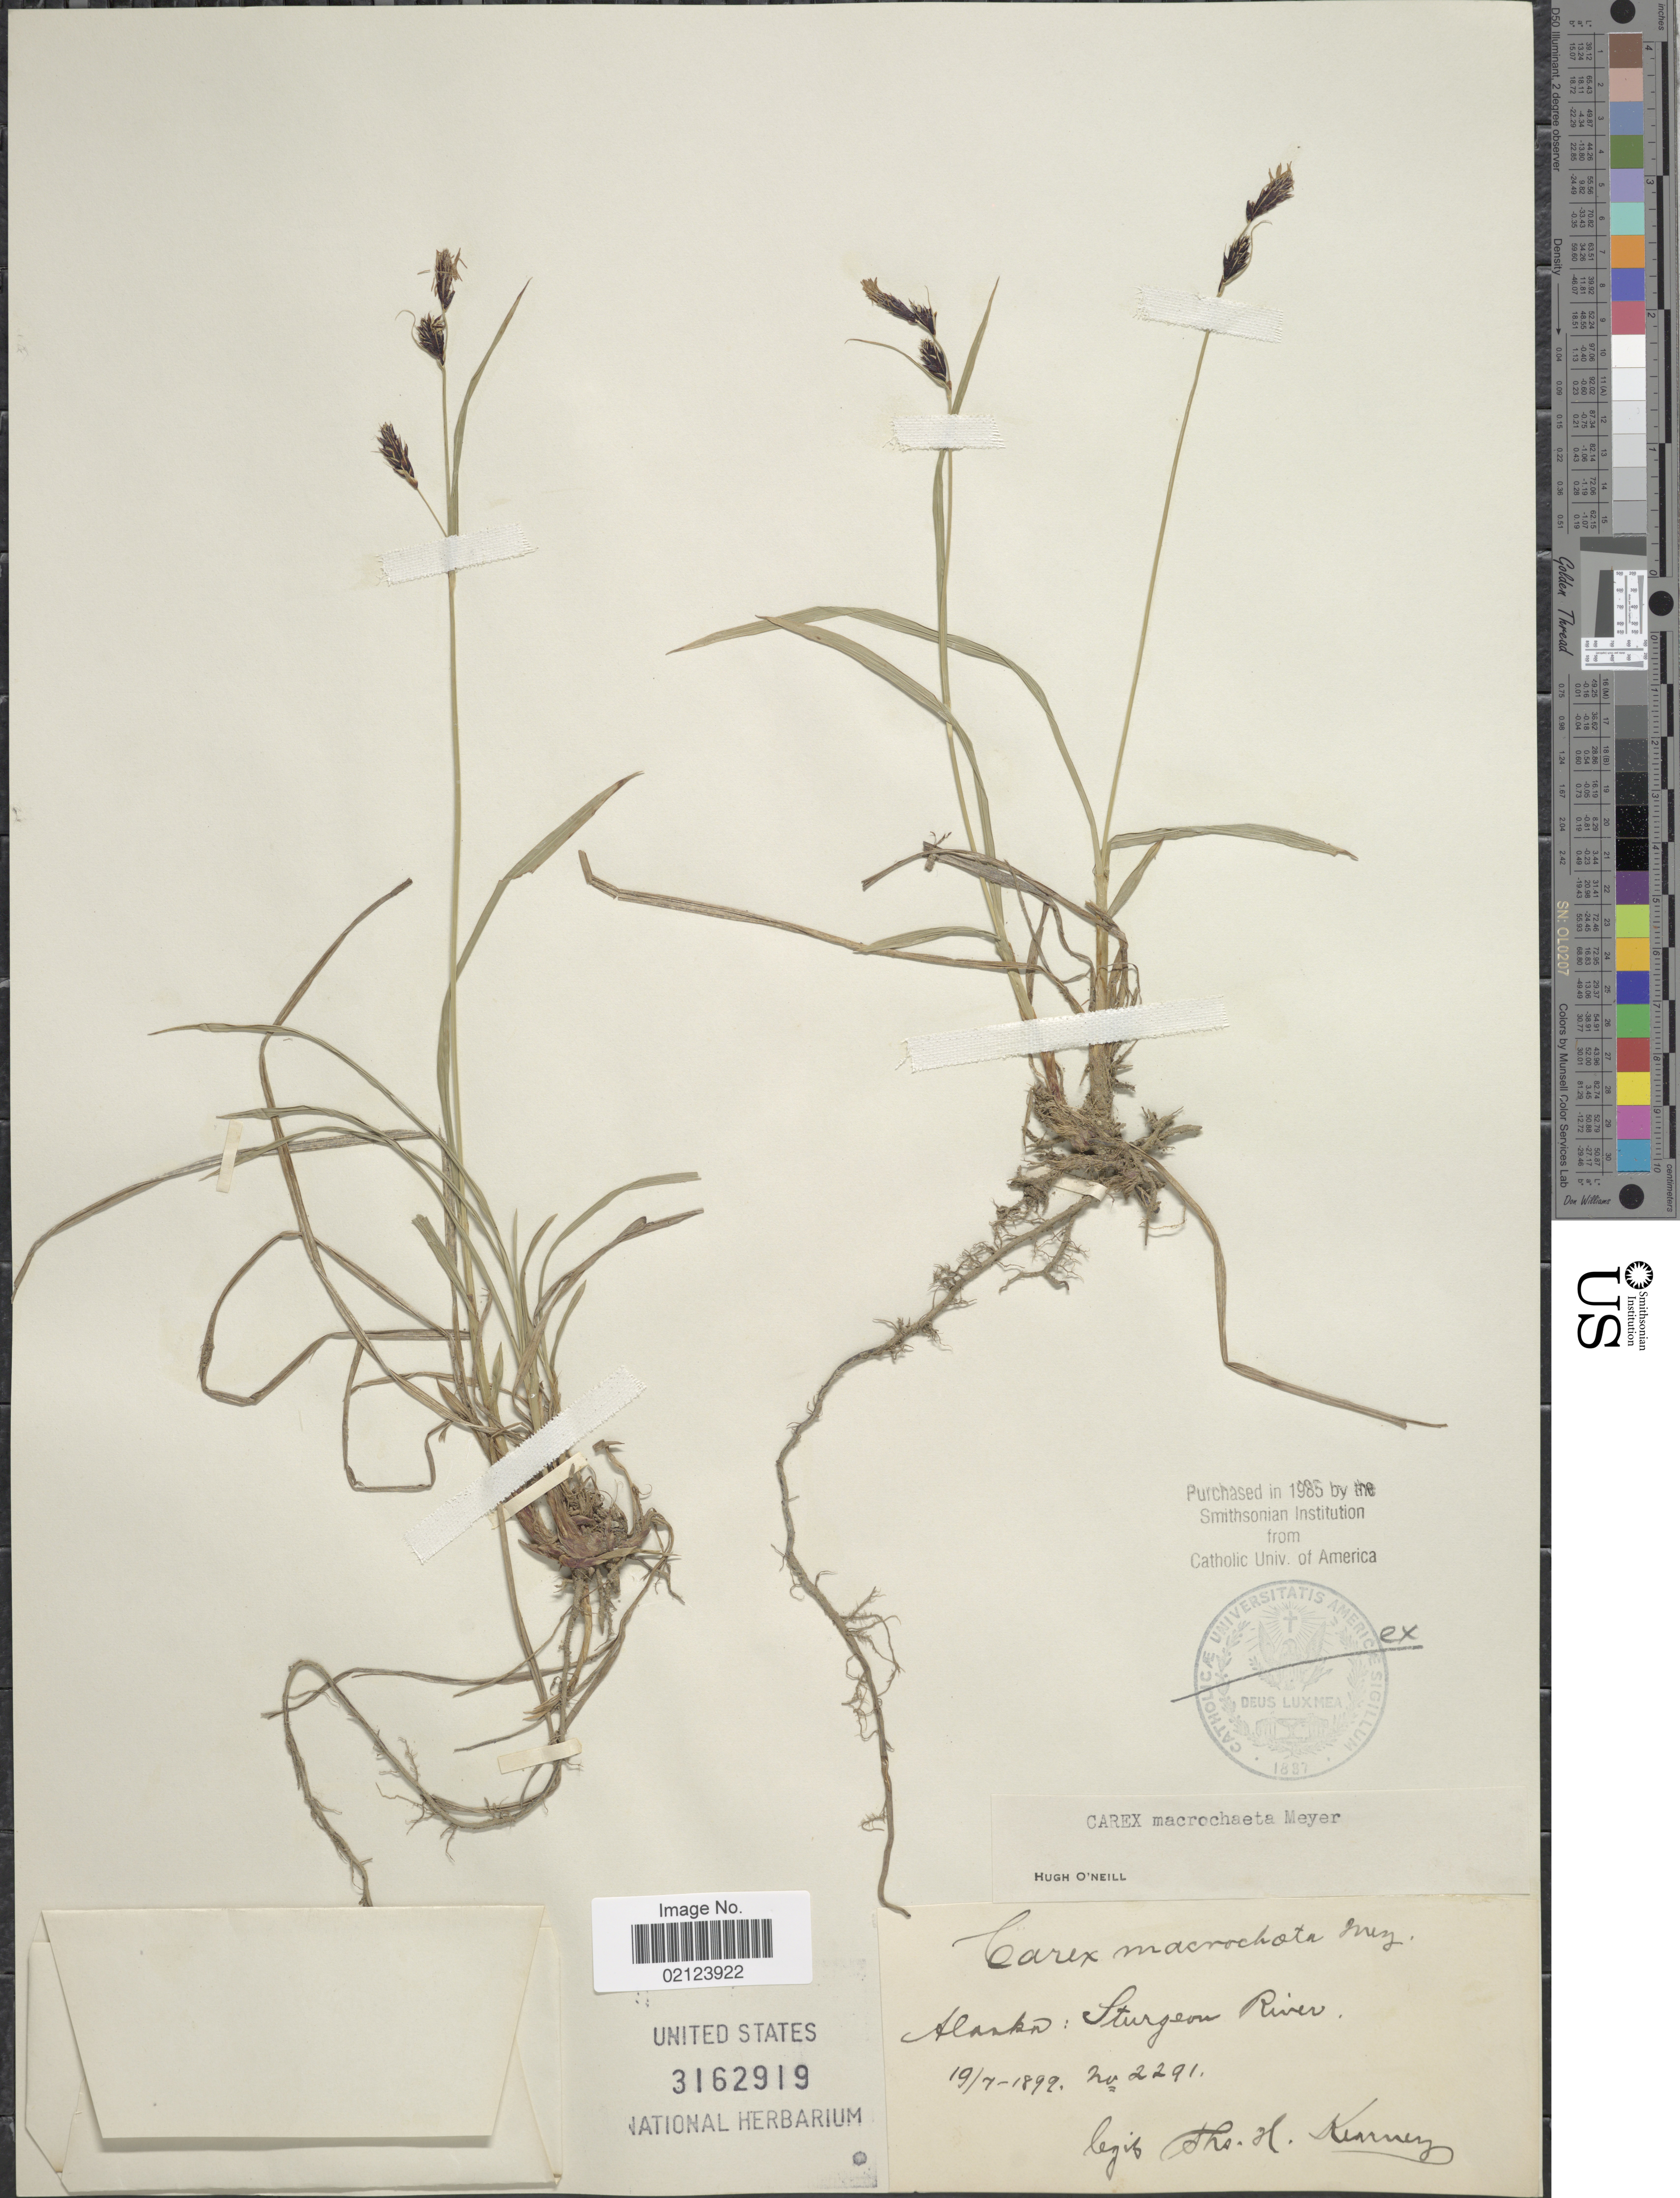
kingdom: Plantae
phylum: Tracheophyta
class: Liliopsida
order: Poales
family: Cyperaceae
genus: Carex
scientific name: Carex macrochaeta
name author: C.A. Mey.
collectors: T. H. Kearney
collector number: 2291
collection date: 1899-07-19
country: United States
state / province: Alaska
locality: Sturgeon River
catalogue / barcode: US 3162919